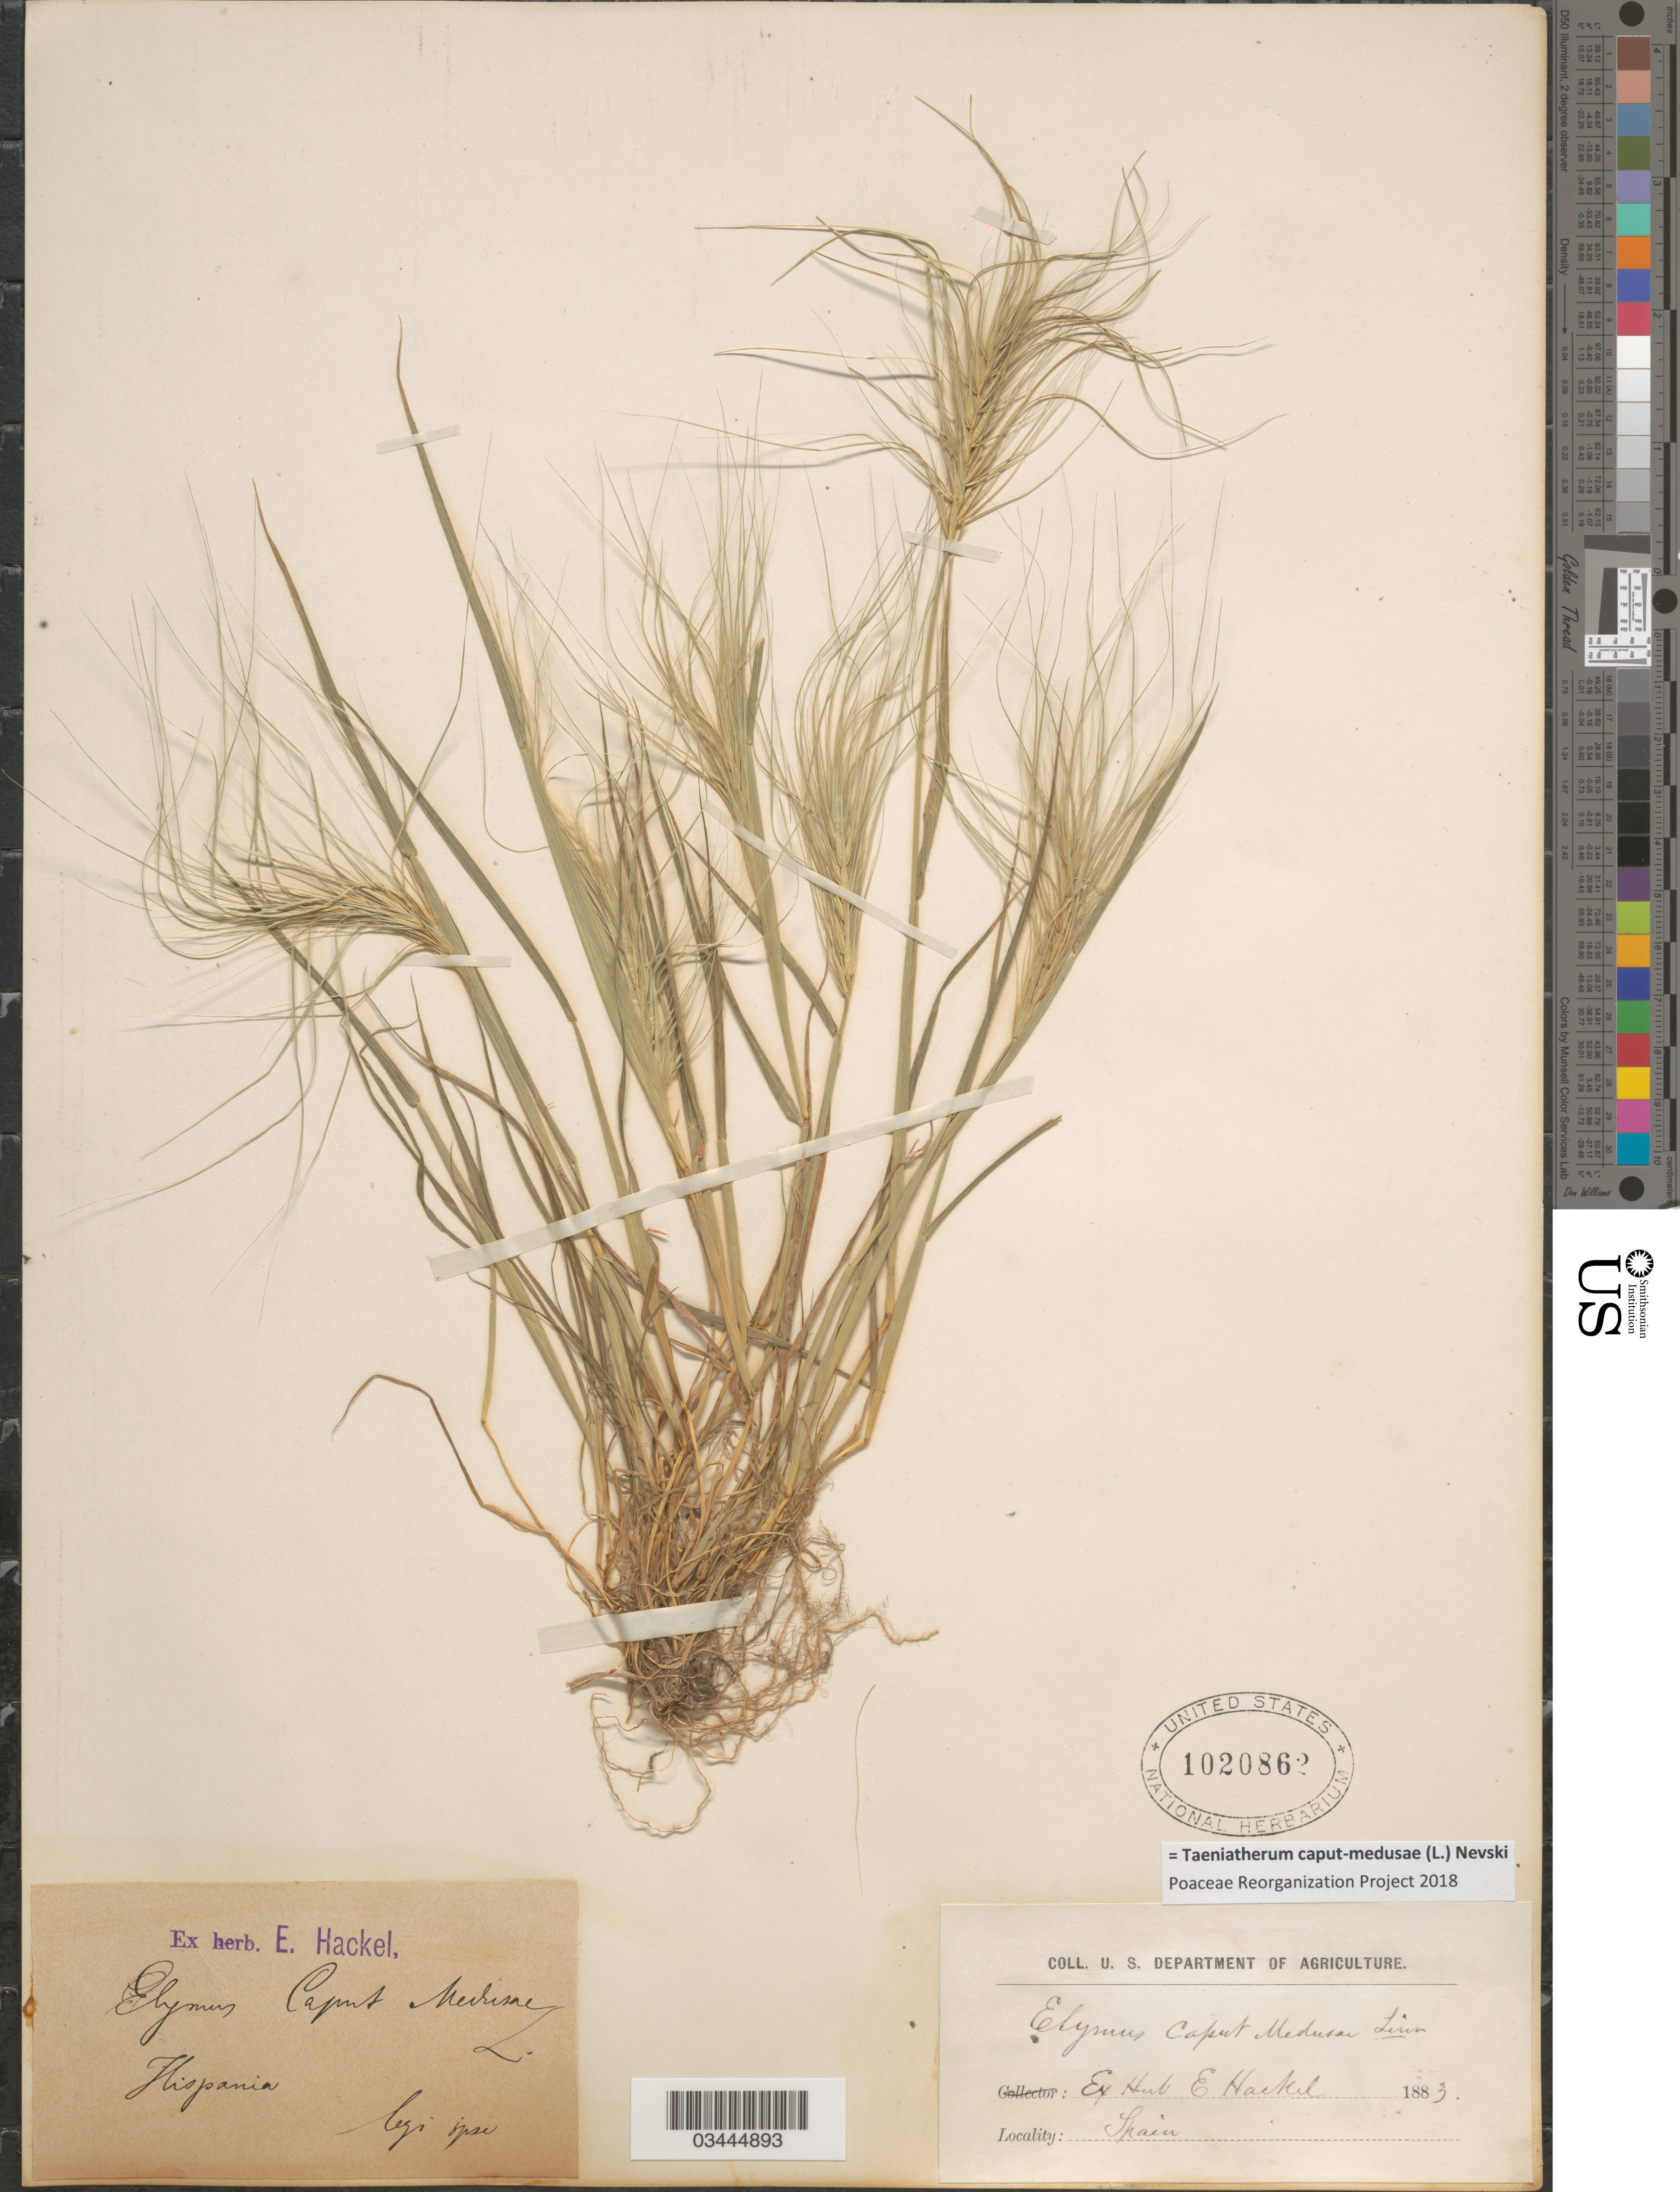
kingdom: Plantae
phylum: Tracheophyta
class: Liliopsida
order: Poales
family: Poaceae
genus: Taeniatherum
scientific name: Taeniatherum caput-medusae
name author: L.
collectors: E. Hackel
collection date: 1883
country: Spain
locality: Hispania.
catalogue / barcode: US 1020862